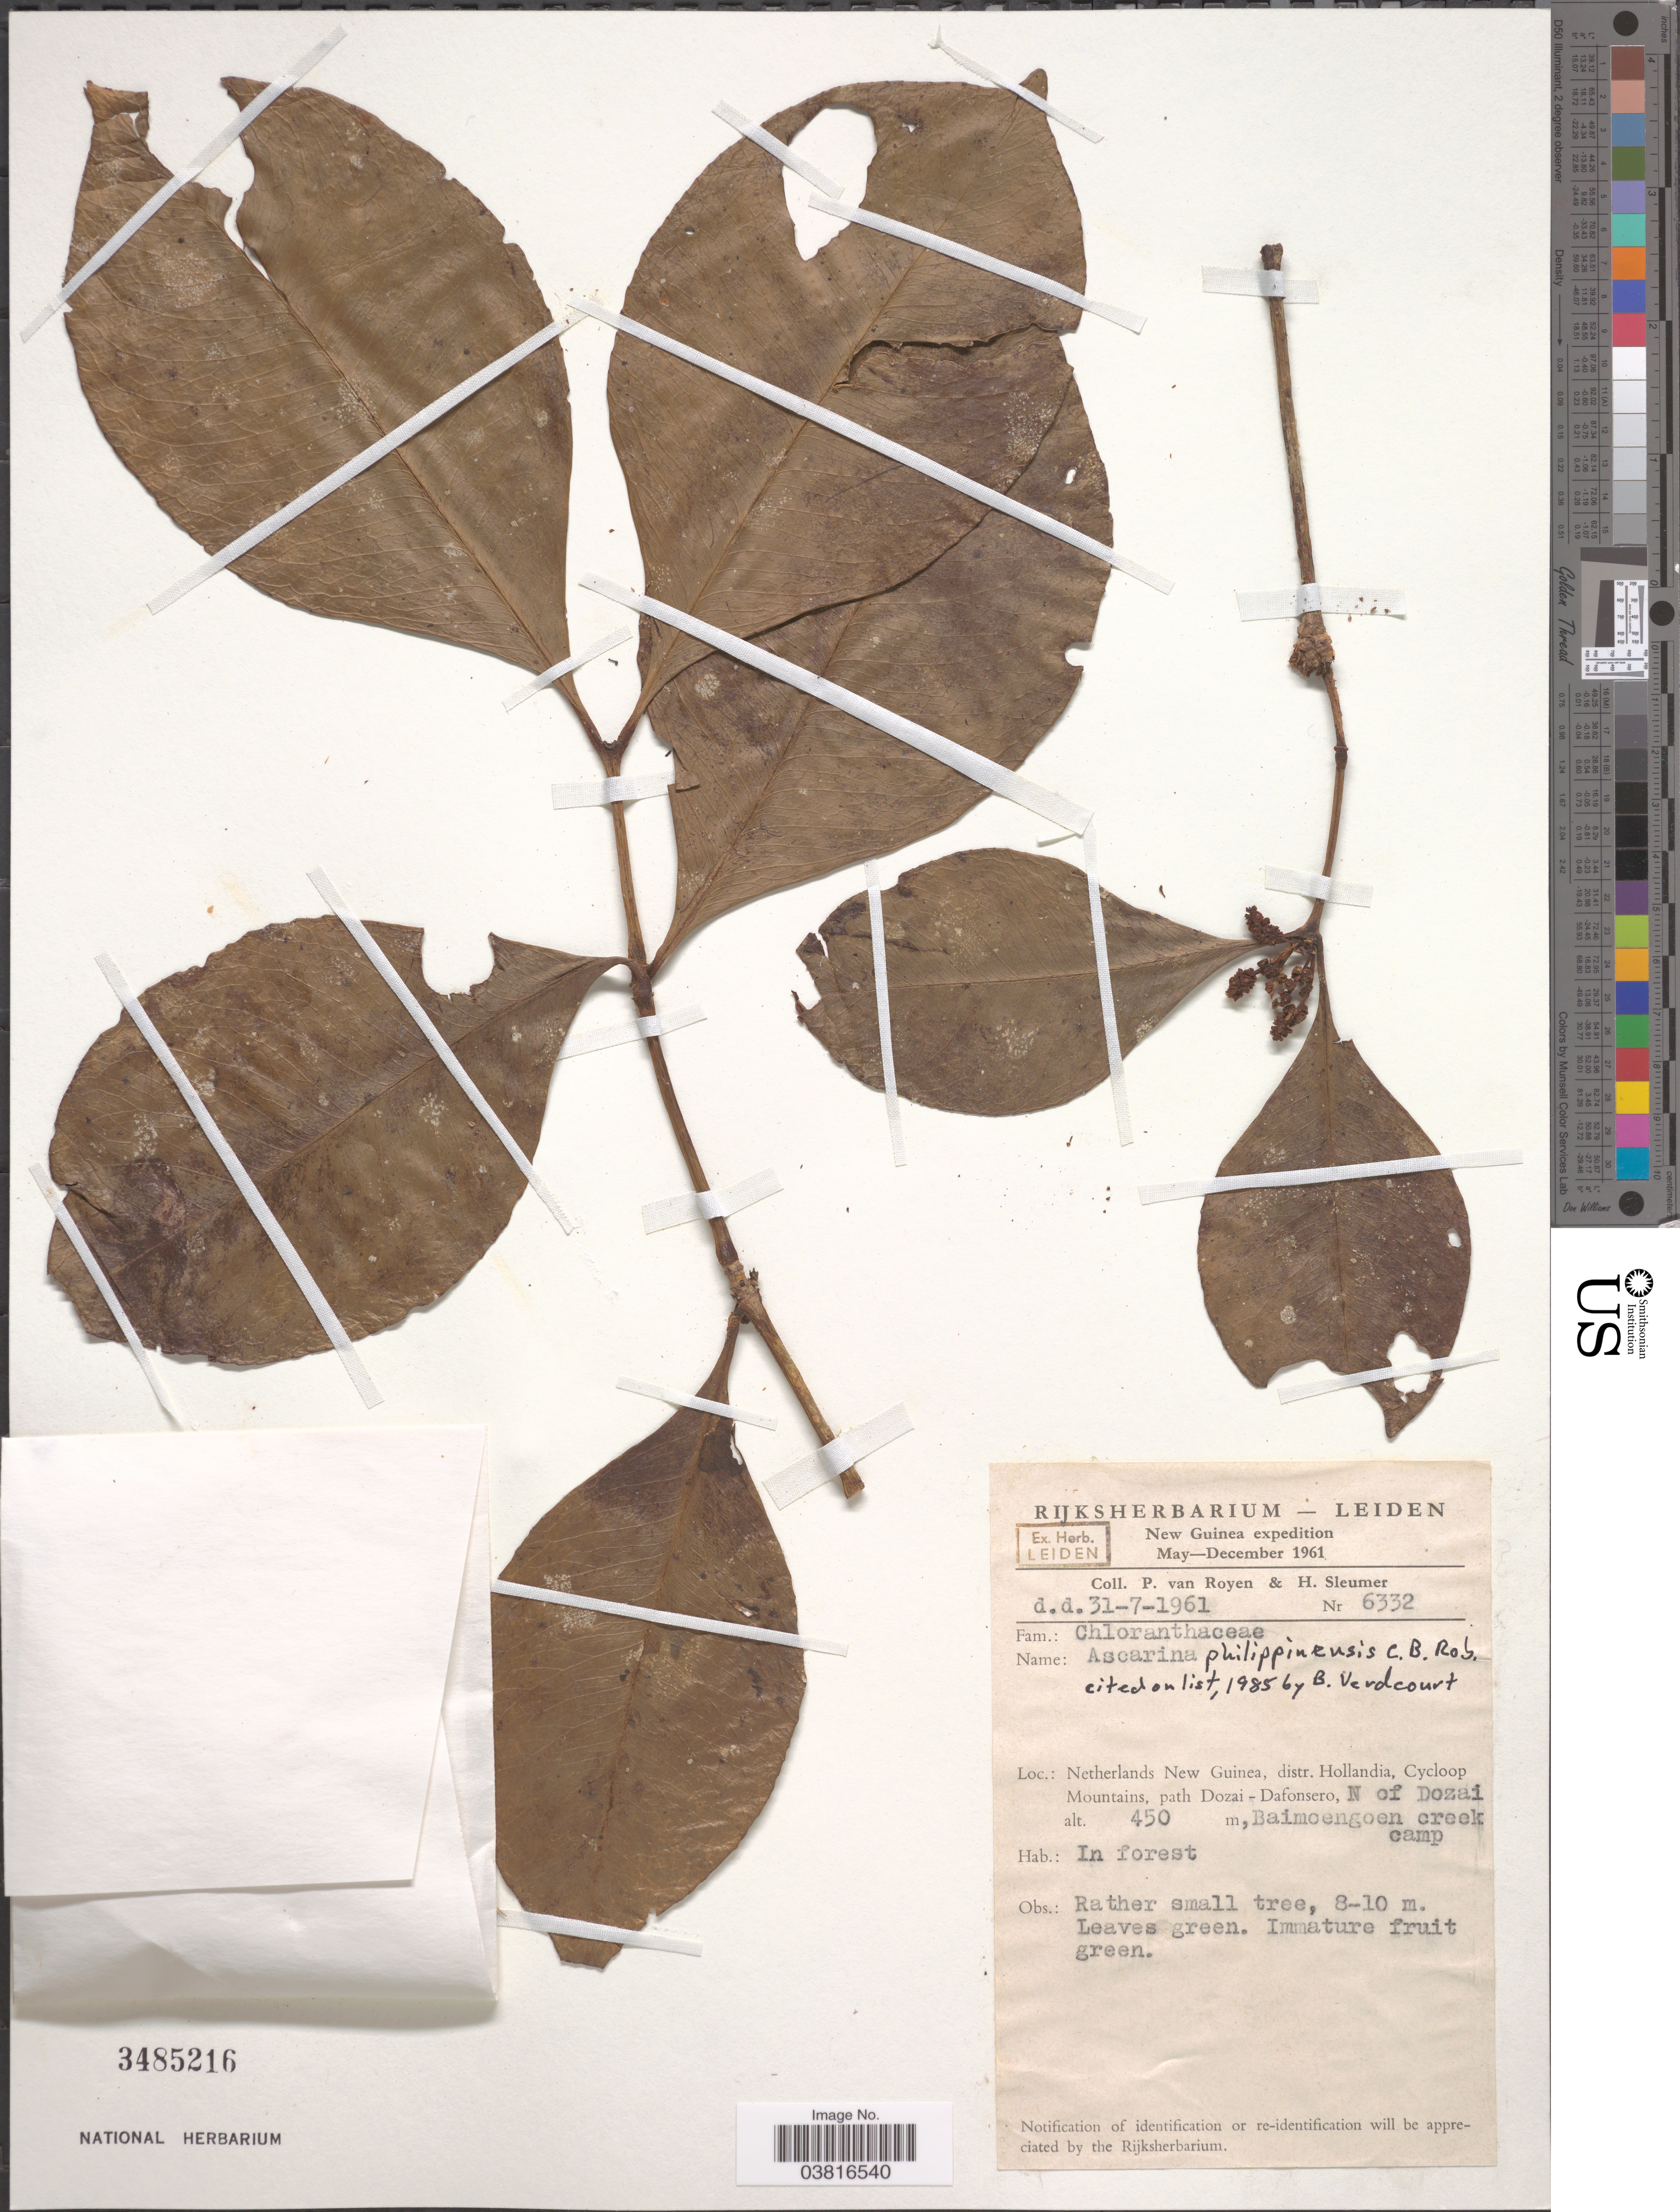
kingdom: Plantae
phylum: Tracheophyta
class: Magnoliopsida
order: Chloranthales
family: Chloranthaceae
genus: Ascarina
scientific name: Ascarina philippinensis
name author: C.B. Rob.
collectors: P. van Royen & H. O. Sleumer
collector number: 6332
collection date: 1961-07-31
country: Indonesia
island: New Guinea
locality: Netherlands New Guinea, distr. Hollandia, Cycloop Mountains, path Dozai - Dafonsero, N of Dozai, Baimoengoen creek camp.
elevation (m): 450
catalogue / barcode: US 3485216